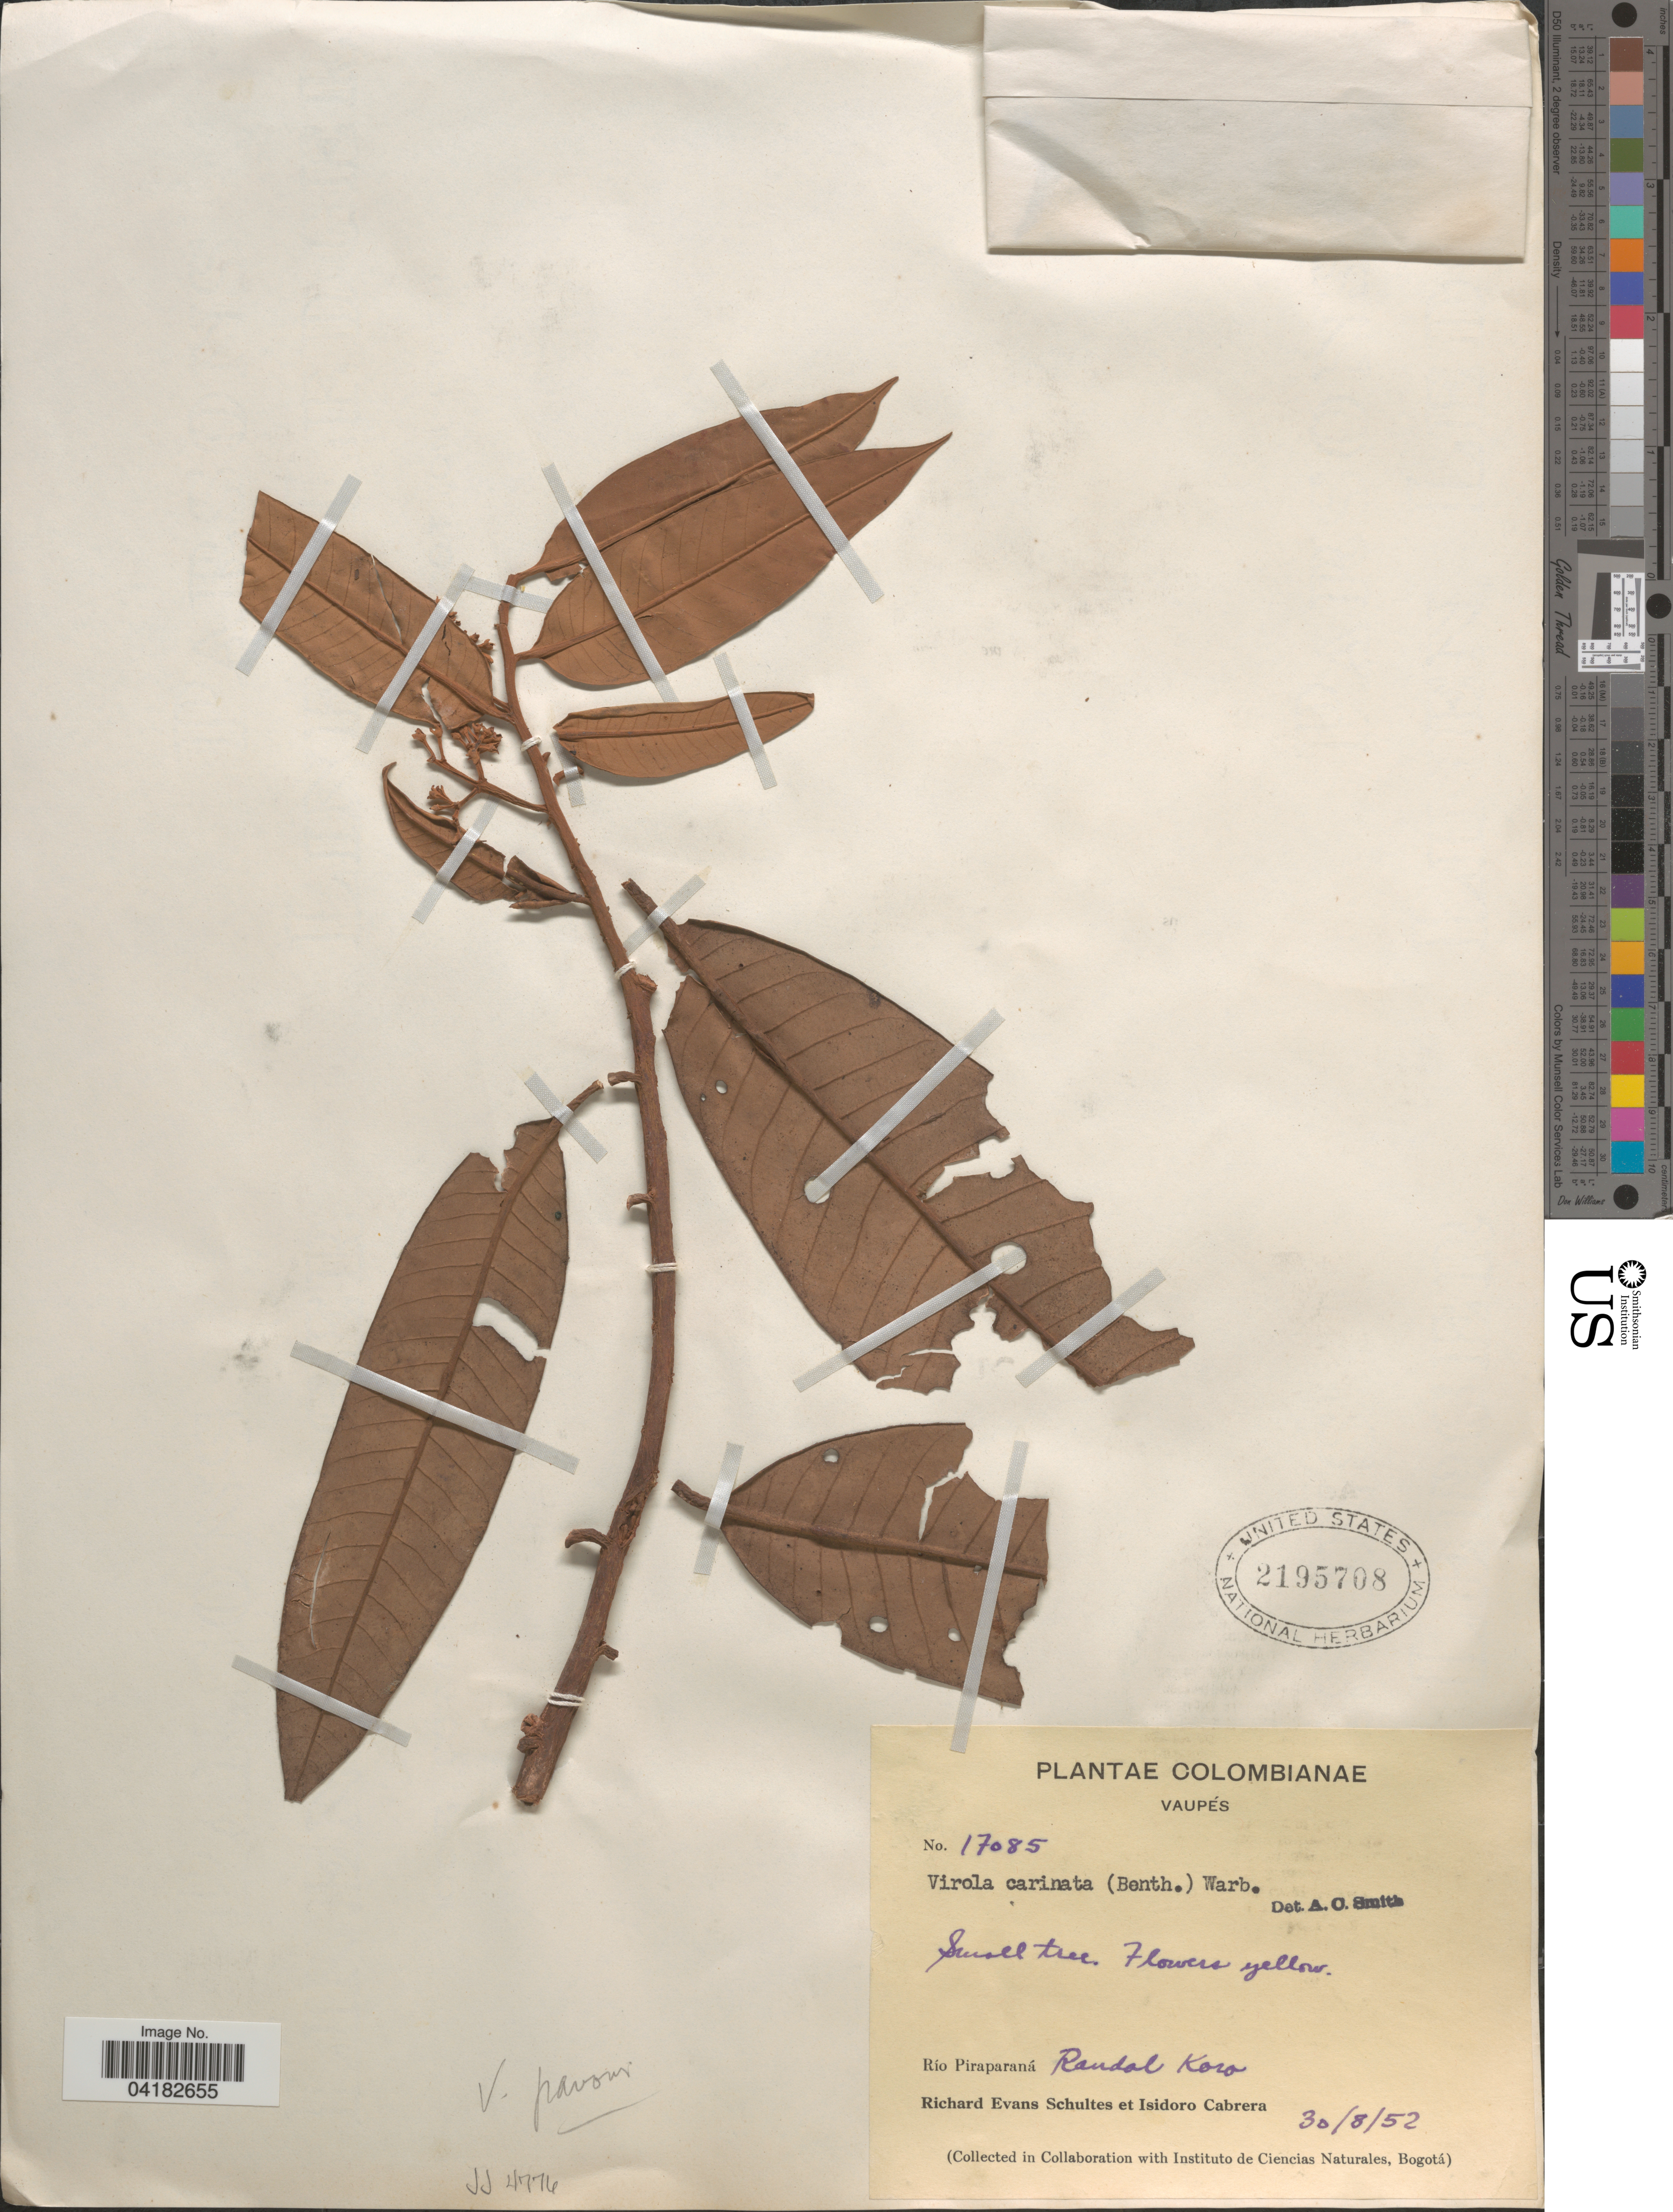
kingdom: Plantae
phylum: Tracheophyta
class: Magnoliopsida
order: Magnoliales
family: Myristicaceae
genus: Virola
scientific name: Virola carinata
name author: Warb.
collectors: R. E. Schultes & I. Cabrera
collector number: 17085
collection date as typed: Transcribed d/m/y: 30/8/52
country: Colombia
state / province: Vaupés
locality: Colombianae. Río Piraparaná Randal Koro.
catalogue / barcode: US 2195708